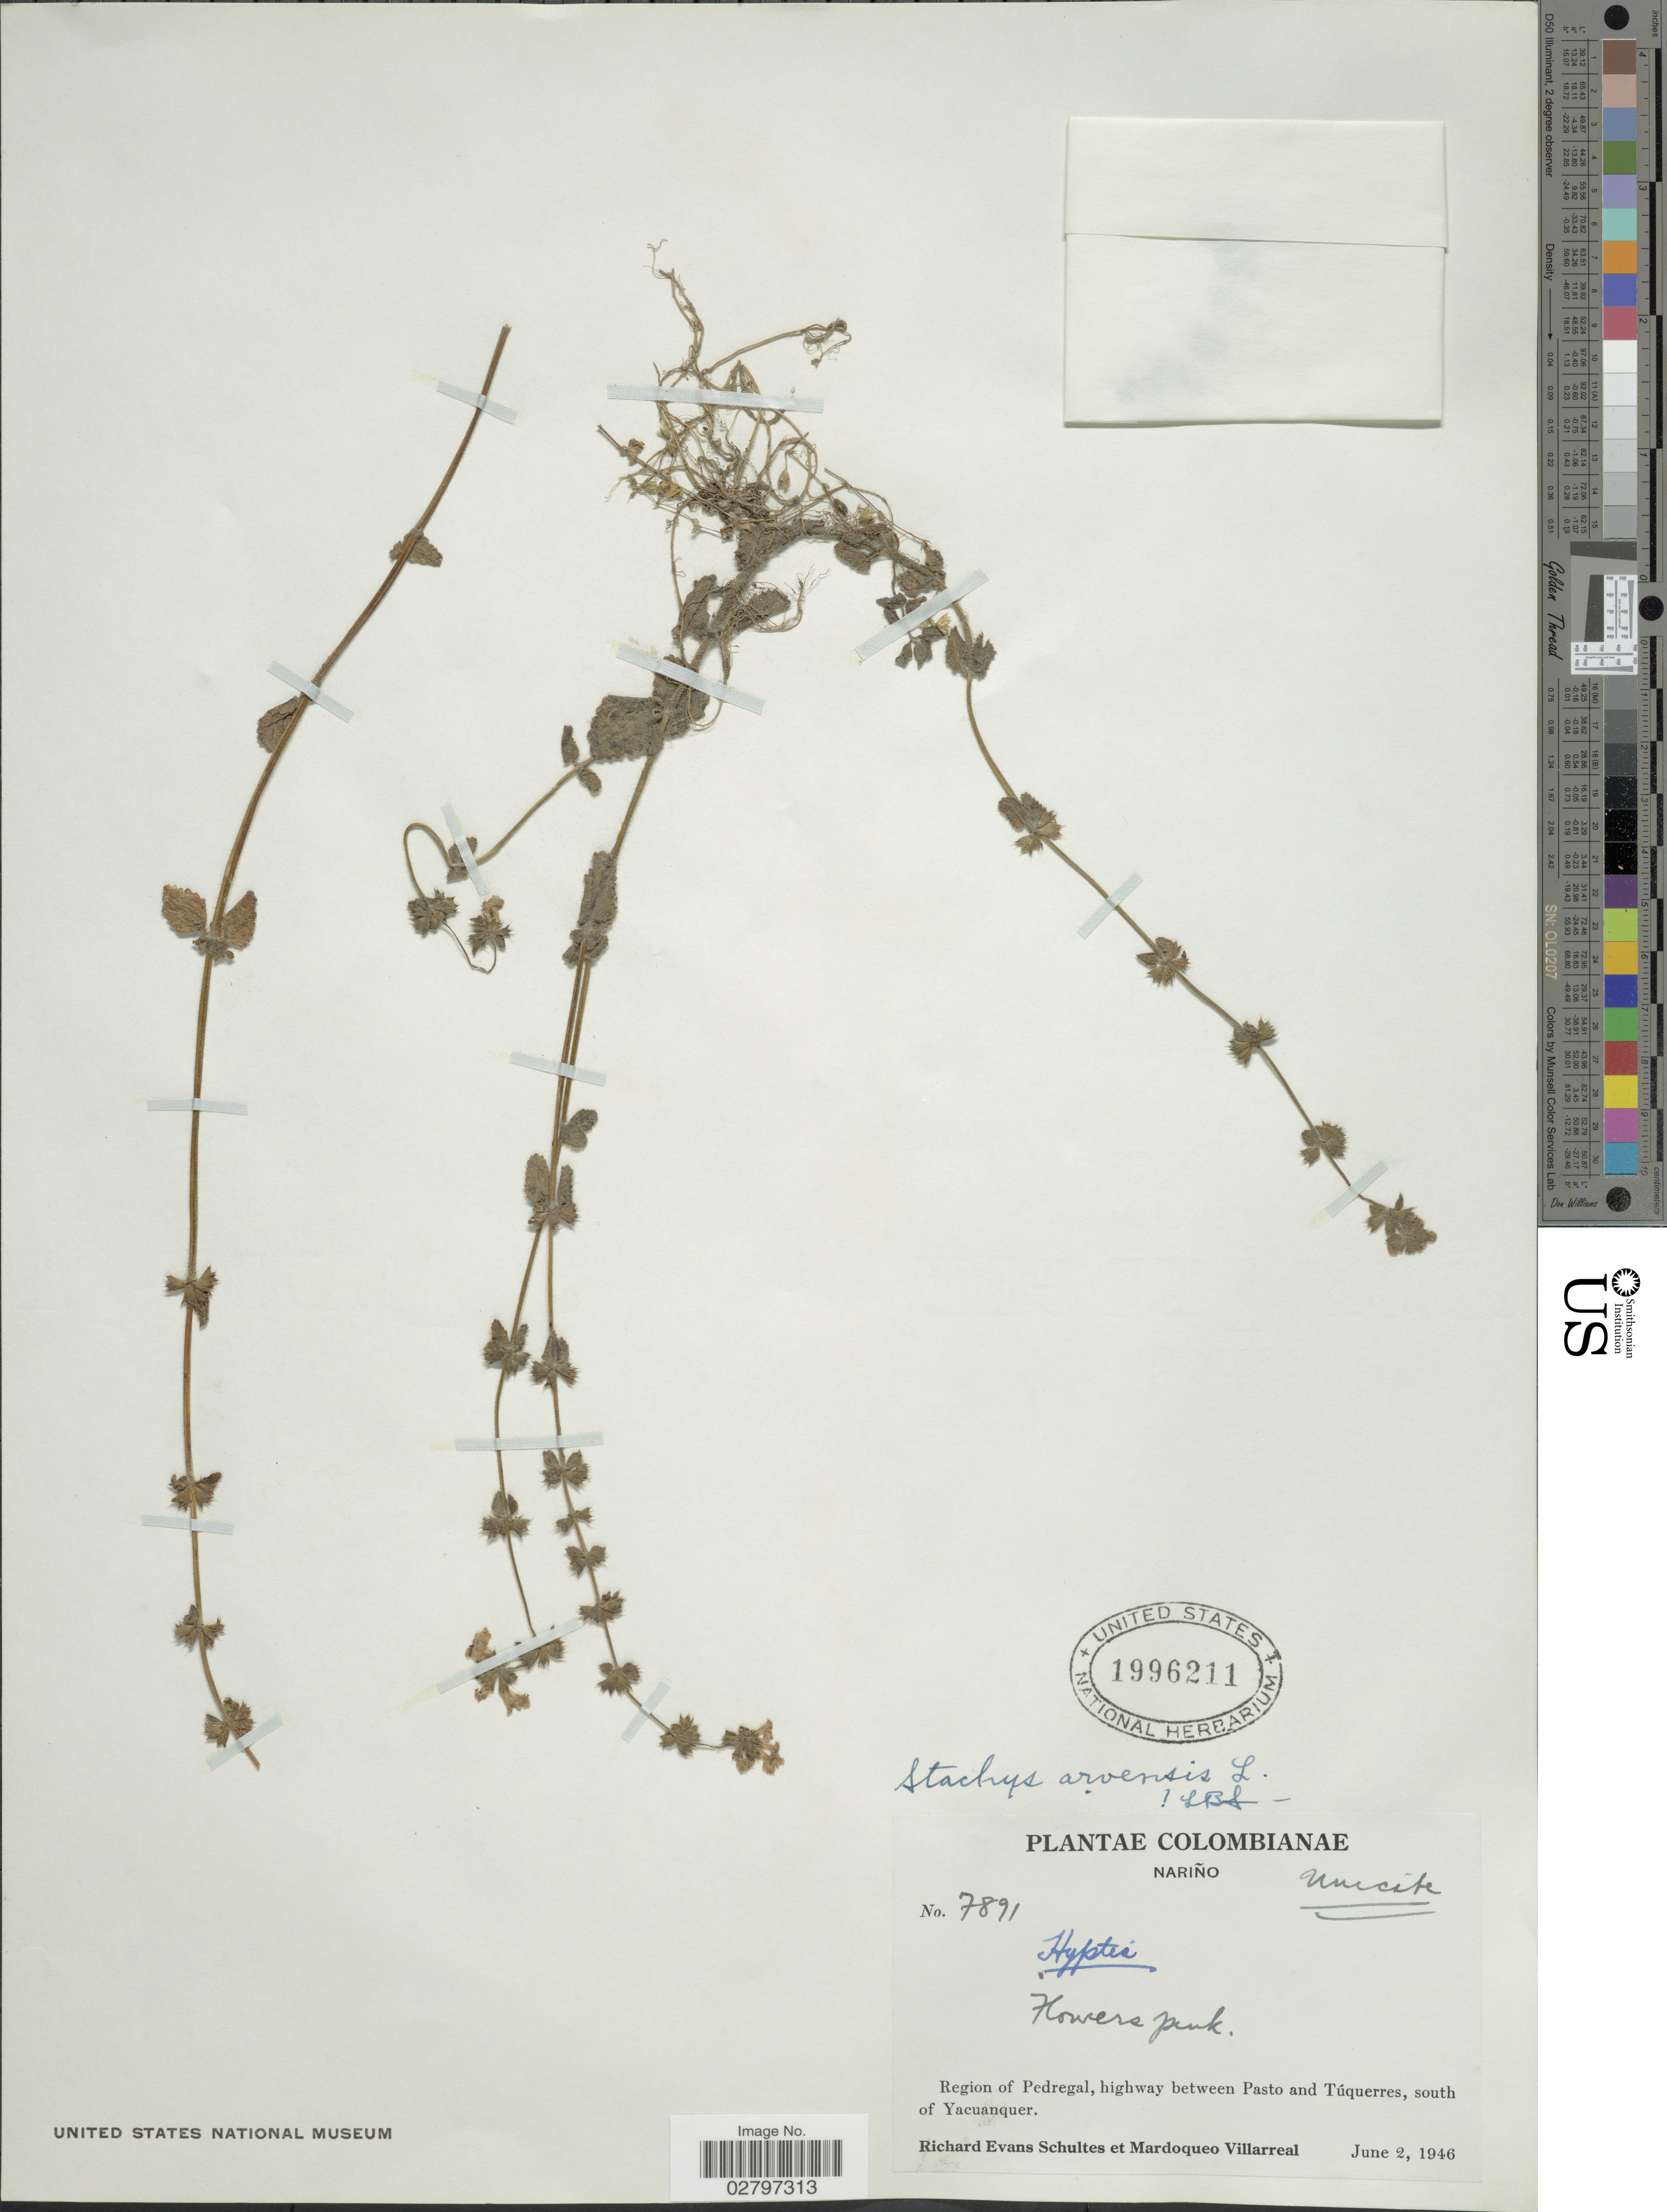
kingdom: Plantae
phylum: Tracheophyta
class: Magnoliopsida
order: Lamiales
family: Lamiaceae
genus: Stachys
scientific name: Stachys arvensis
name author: (L.) L.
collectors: R. E. Schultes & M. Villarreal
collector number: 7891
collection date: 1946-06-02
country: Colombia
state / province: Nariño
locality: Region of Pedregal, highway between Pasto and Túquerres, south of Yacuanquer.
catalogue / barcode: US 1996211